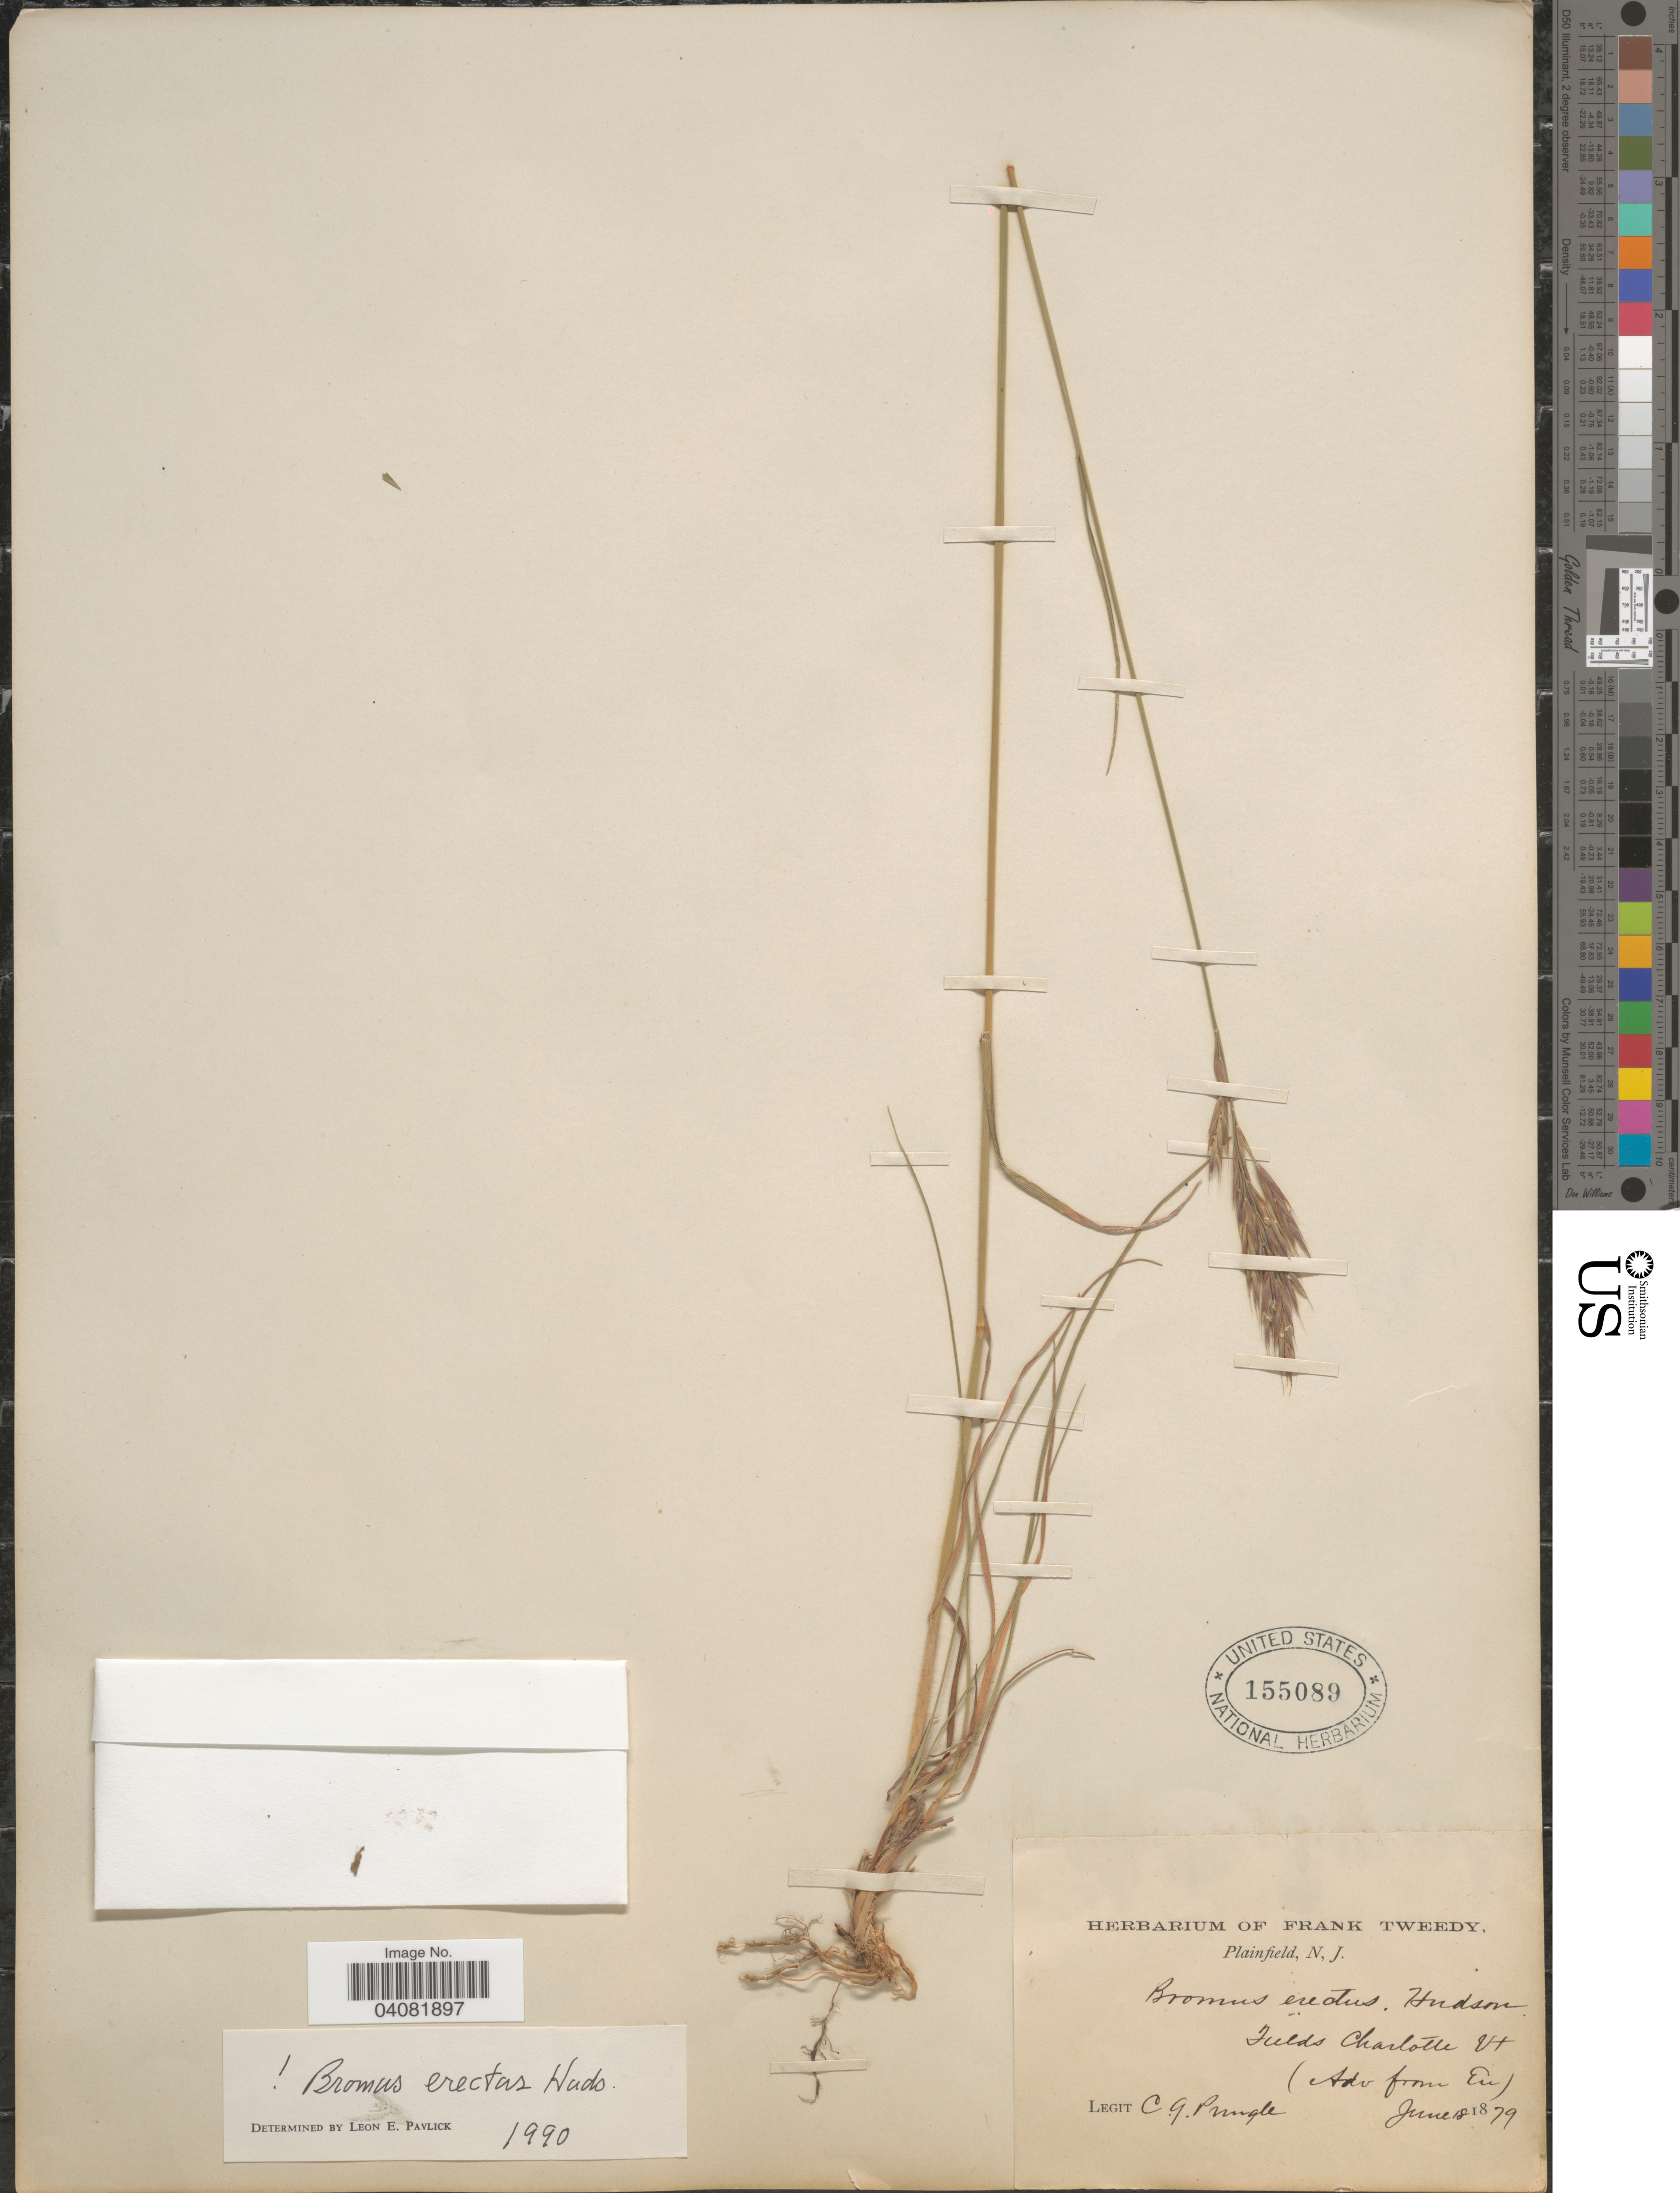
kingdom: Plantae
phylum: Tracheophyta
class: Liliopsida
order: Poales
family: Poaceae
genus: Bromus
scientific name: Bromus erectus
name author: Huds.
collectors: C. G. Pringle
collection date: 1879-06-18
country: United States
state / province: Vermont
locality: Fields Charlotte.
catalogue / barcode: US 155089